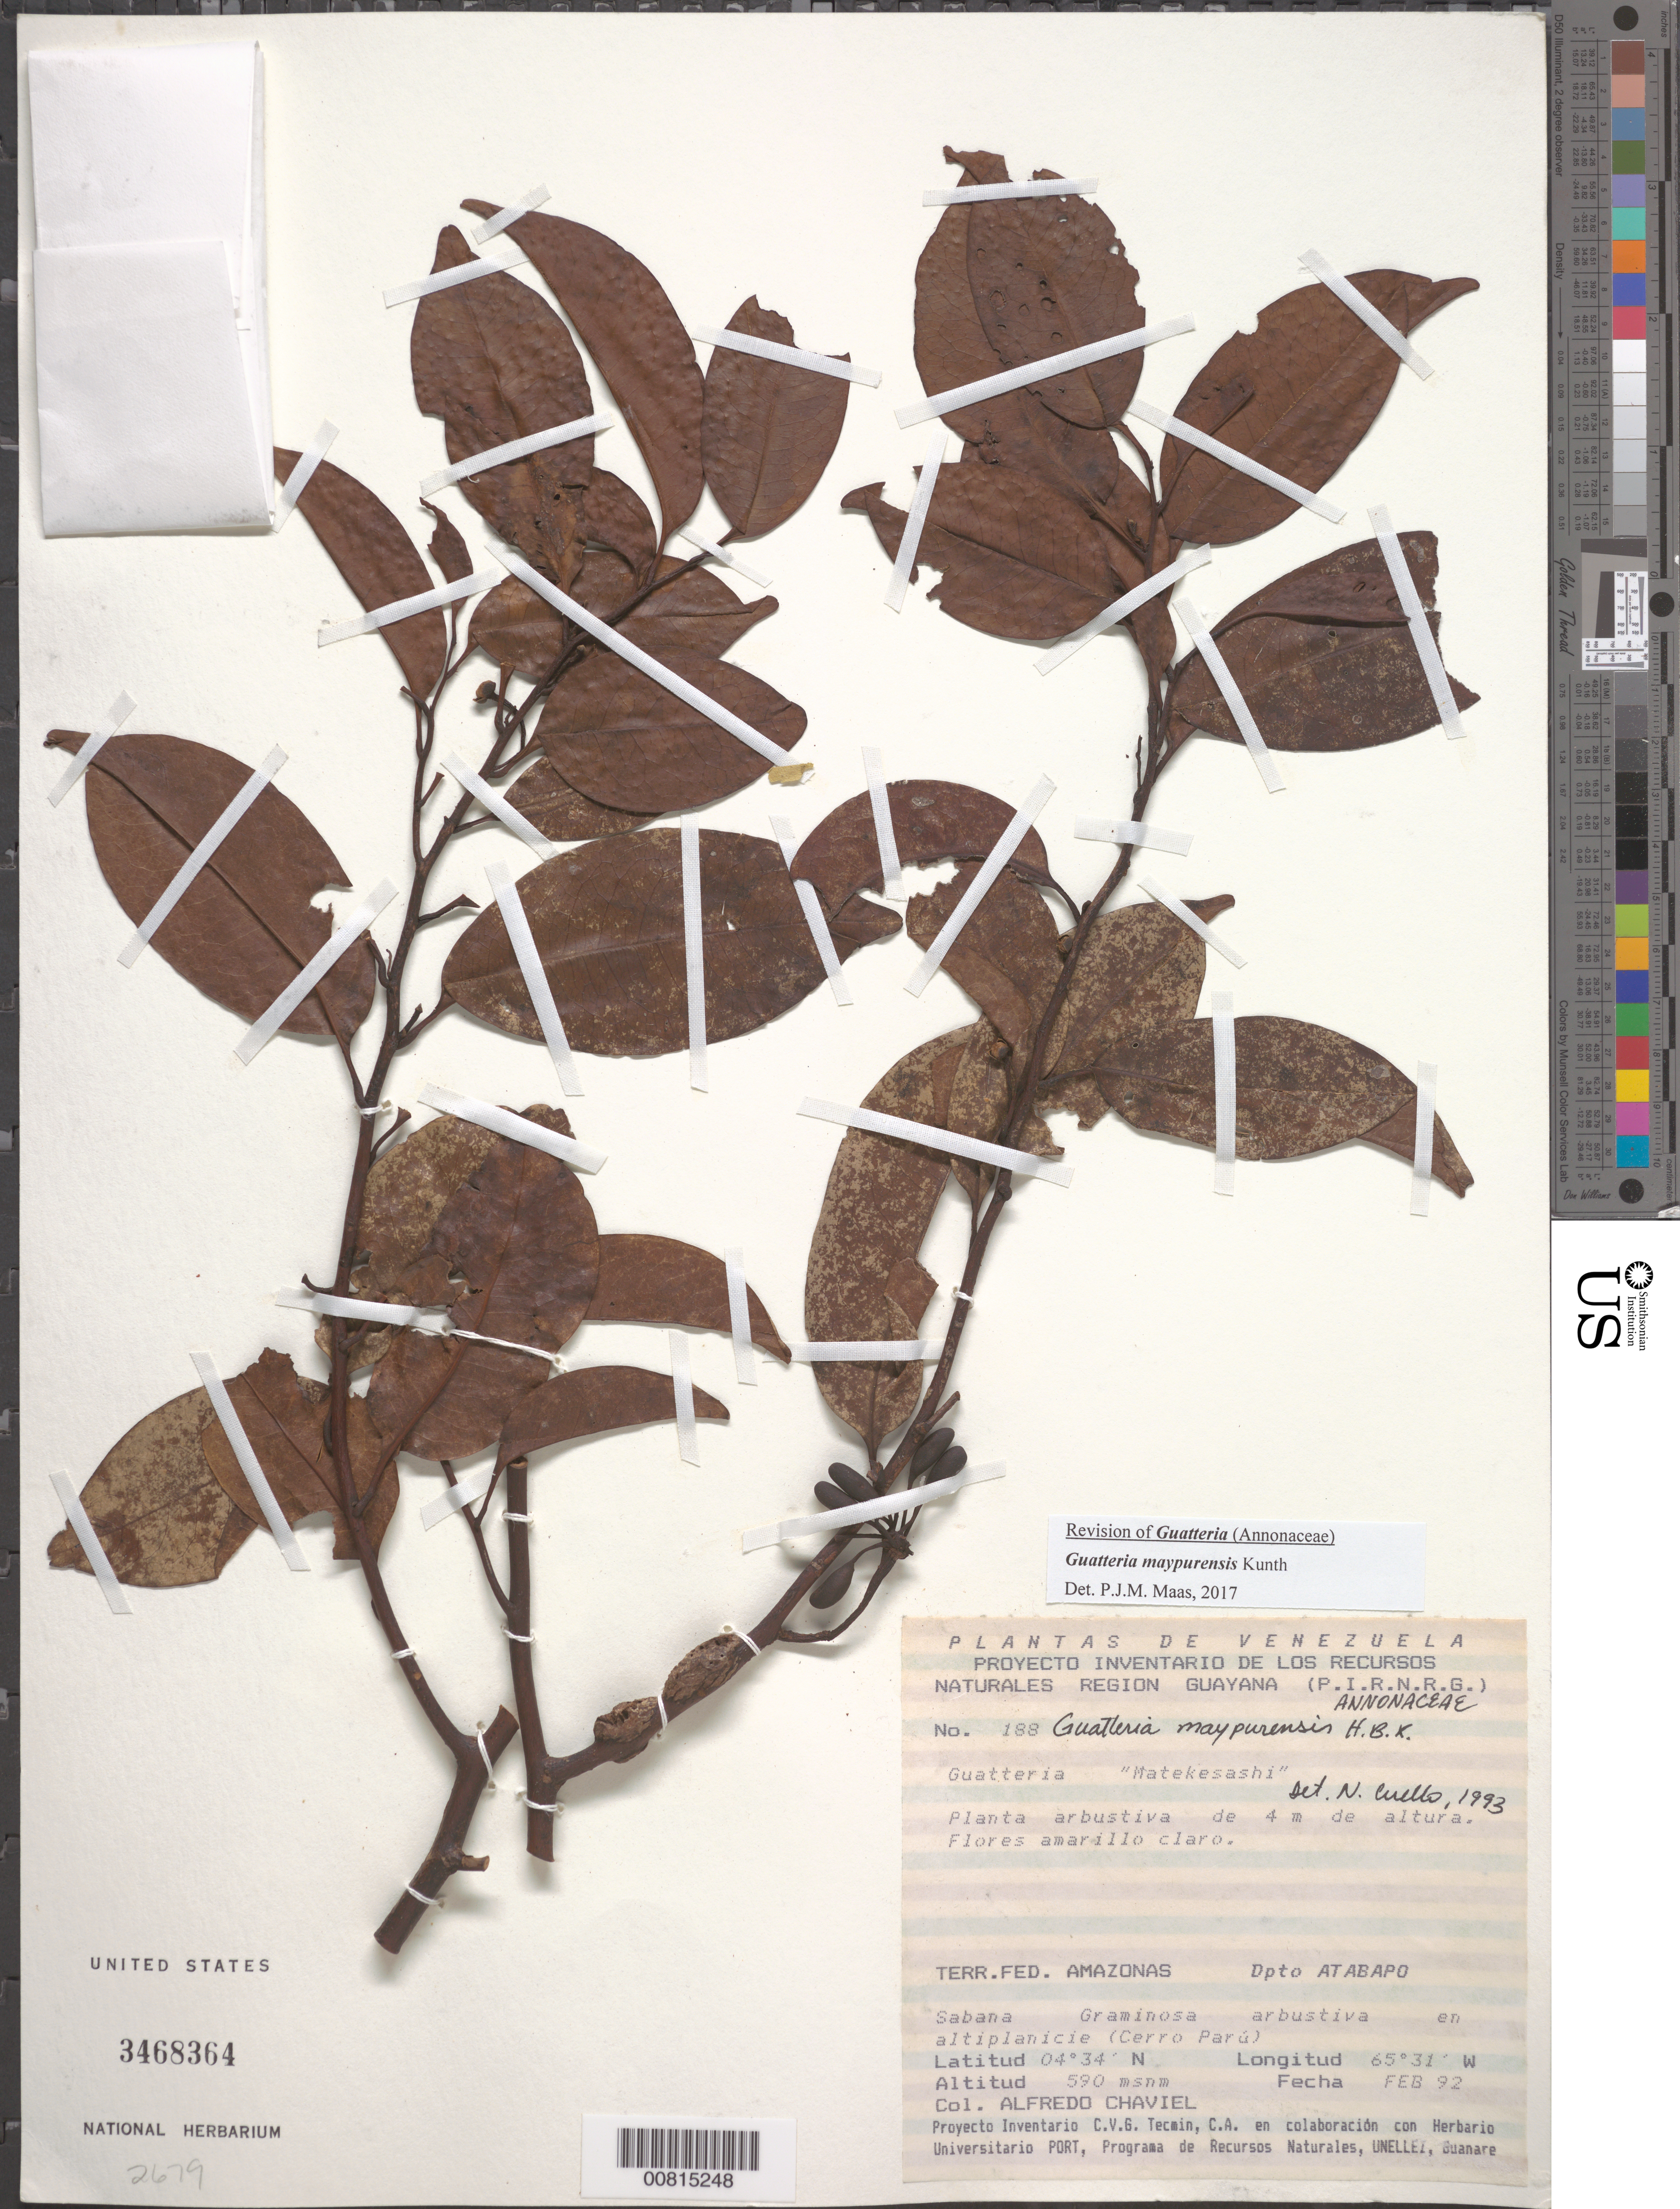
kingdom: Plantae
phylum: Tracheophyta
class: Magnoliopsida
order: Magnoliales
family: Annonaceae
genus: Guatteria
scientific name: Guatteria maypurensis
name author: Kunth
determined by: Maas, Paul J.; Maas, H.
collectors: A. Chaviel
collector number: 188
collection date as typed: Feb-92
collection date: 1992-02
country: Venezuela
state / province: Amazonas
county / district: Atabapo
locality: Cerro Parú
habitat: Sabana graminosa arbustiva en altiplanicie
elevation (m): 590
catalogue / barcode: US 3468364